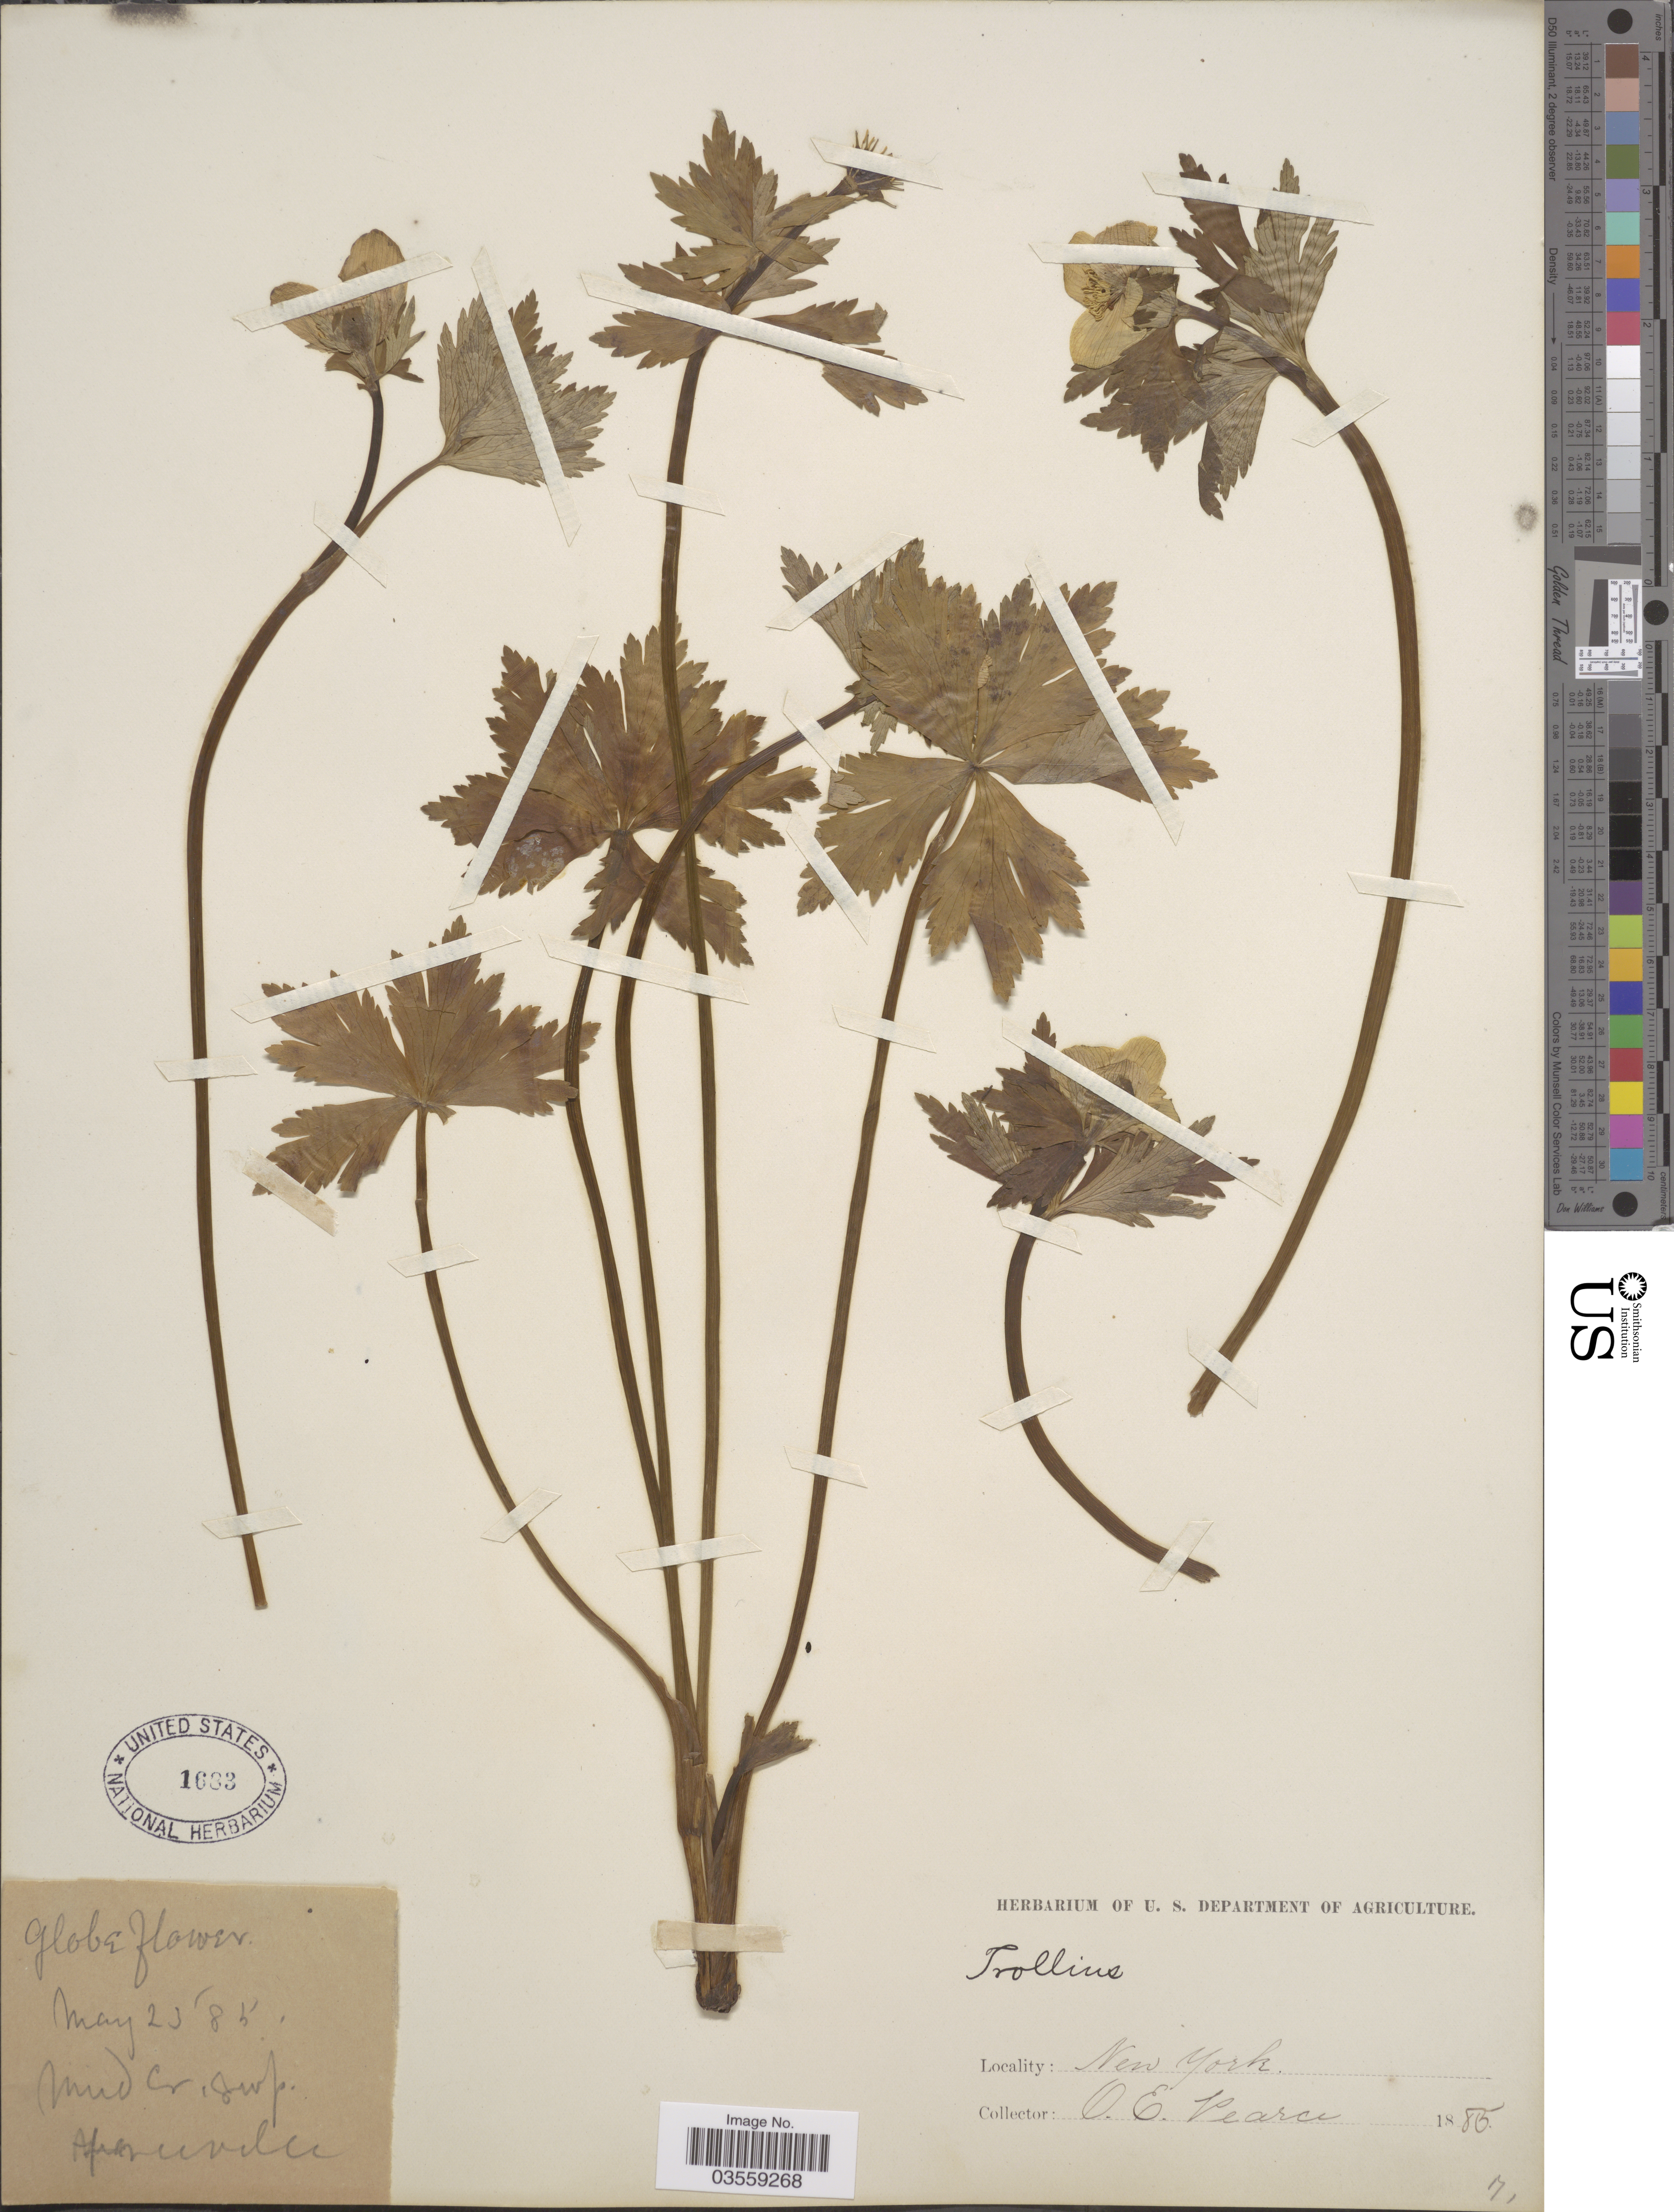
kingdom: Plantae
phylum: Tracheophyta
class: Magnoliopsida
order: Ranunculales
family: Ranunculaceae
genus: Trollius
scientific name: Trollius laxus var. laxus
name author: Salisb.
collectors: O. E. Pearce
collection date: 1885-05-23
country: United States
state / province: New York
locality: Mud Cr., Twp. Apreeville. [interpreted]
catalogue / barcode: US 1683